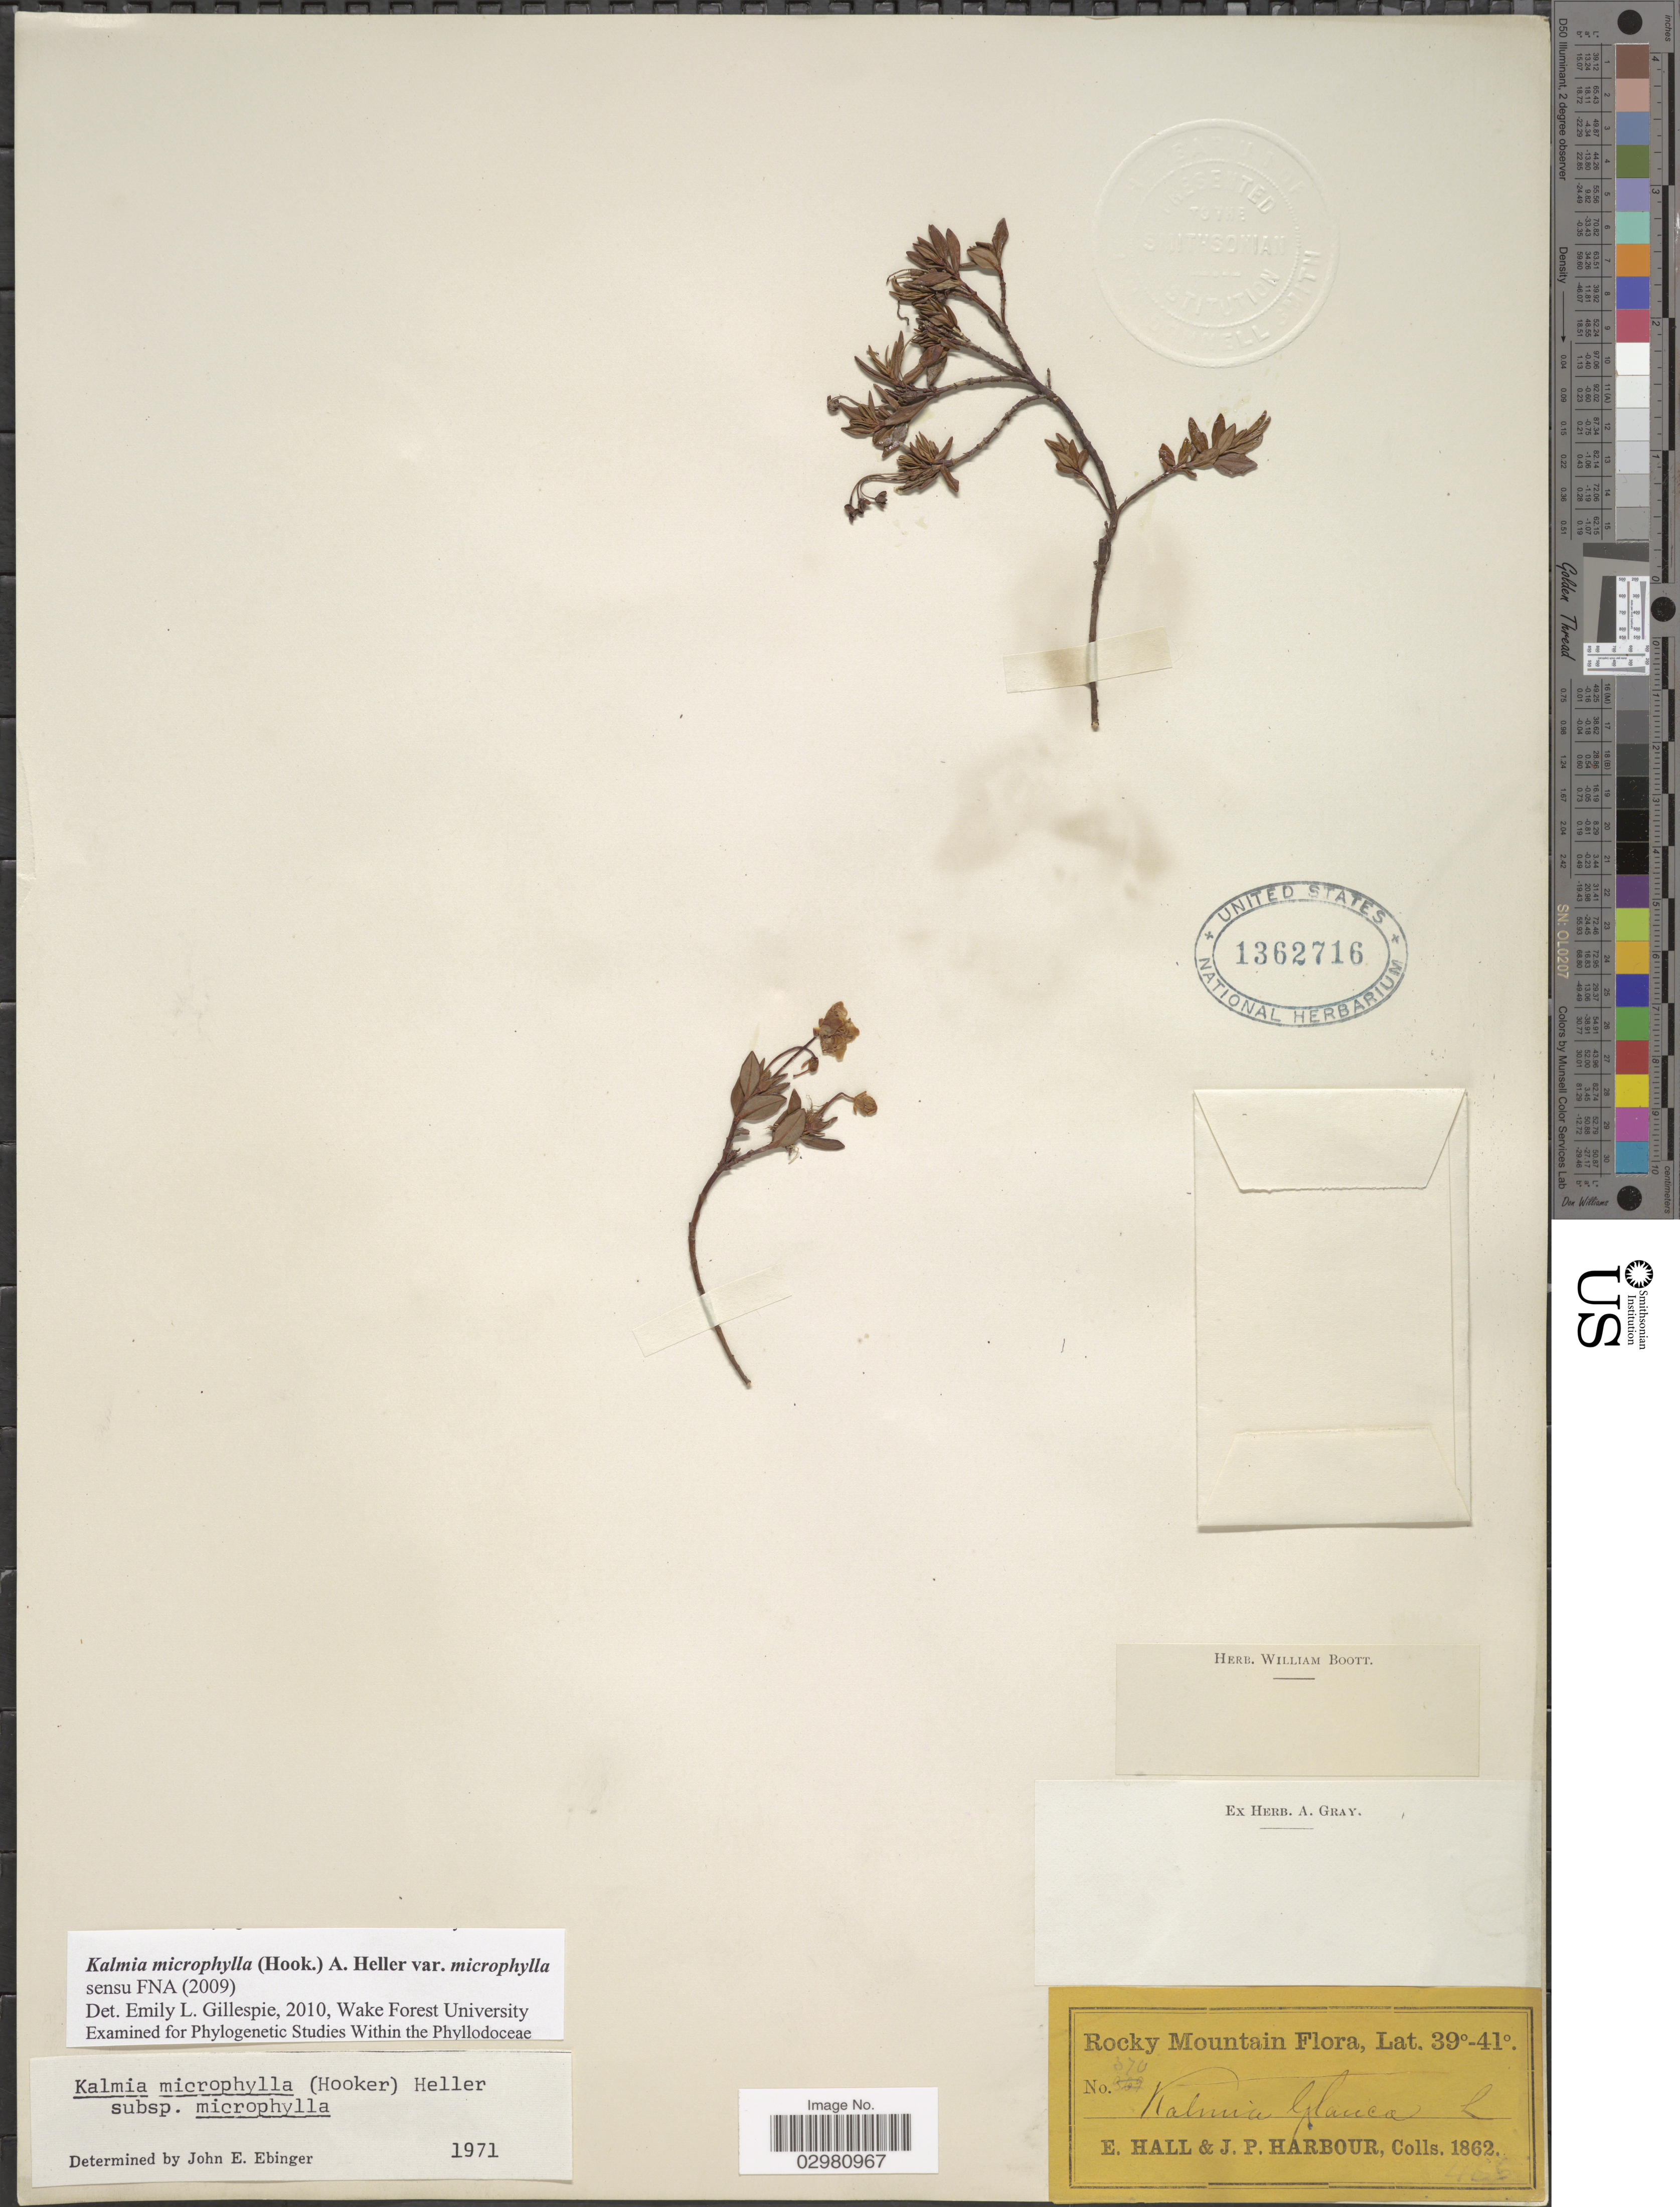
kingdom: Plantae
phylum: Tracheophyta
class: Magnoliopsida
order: Ericales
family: Ericaceae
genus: Kalmia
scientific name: Kalmia microphylla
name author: (Hook.) A. Heller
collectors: E. Hall & J. Barbour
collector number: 370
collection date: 1862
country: United States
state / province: Colorado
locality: Rocky Mtns.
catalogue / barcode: US 1362716